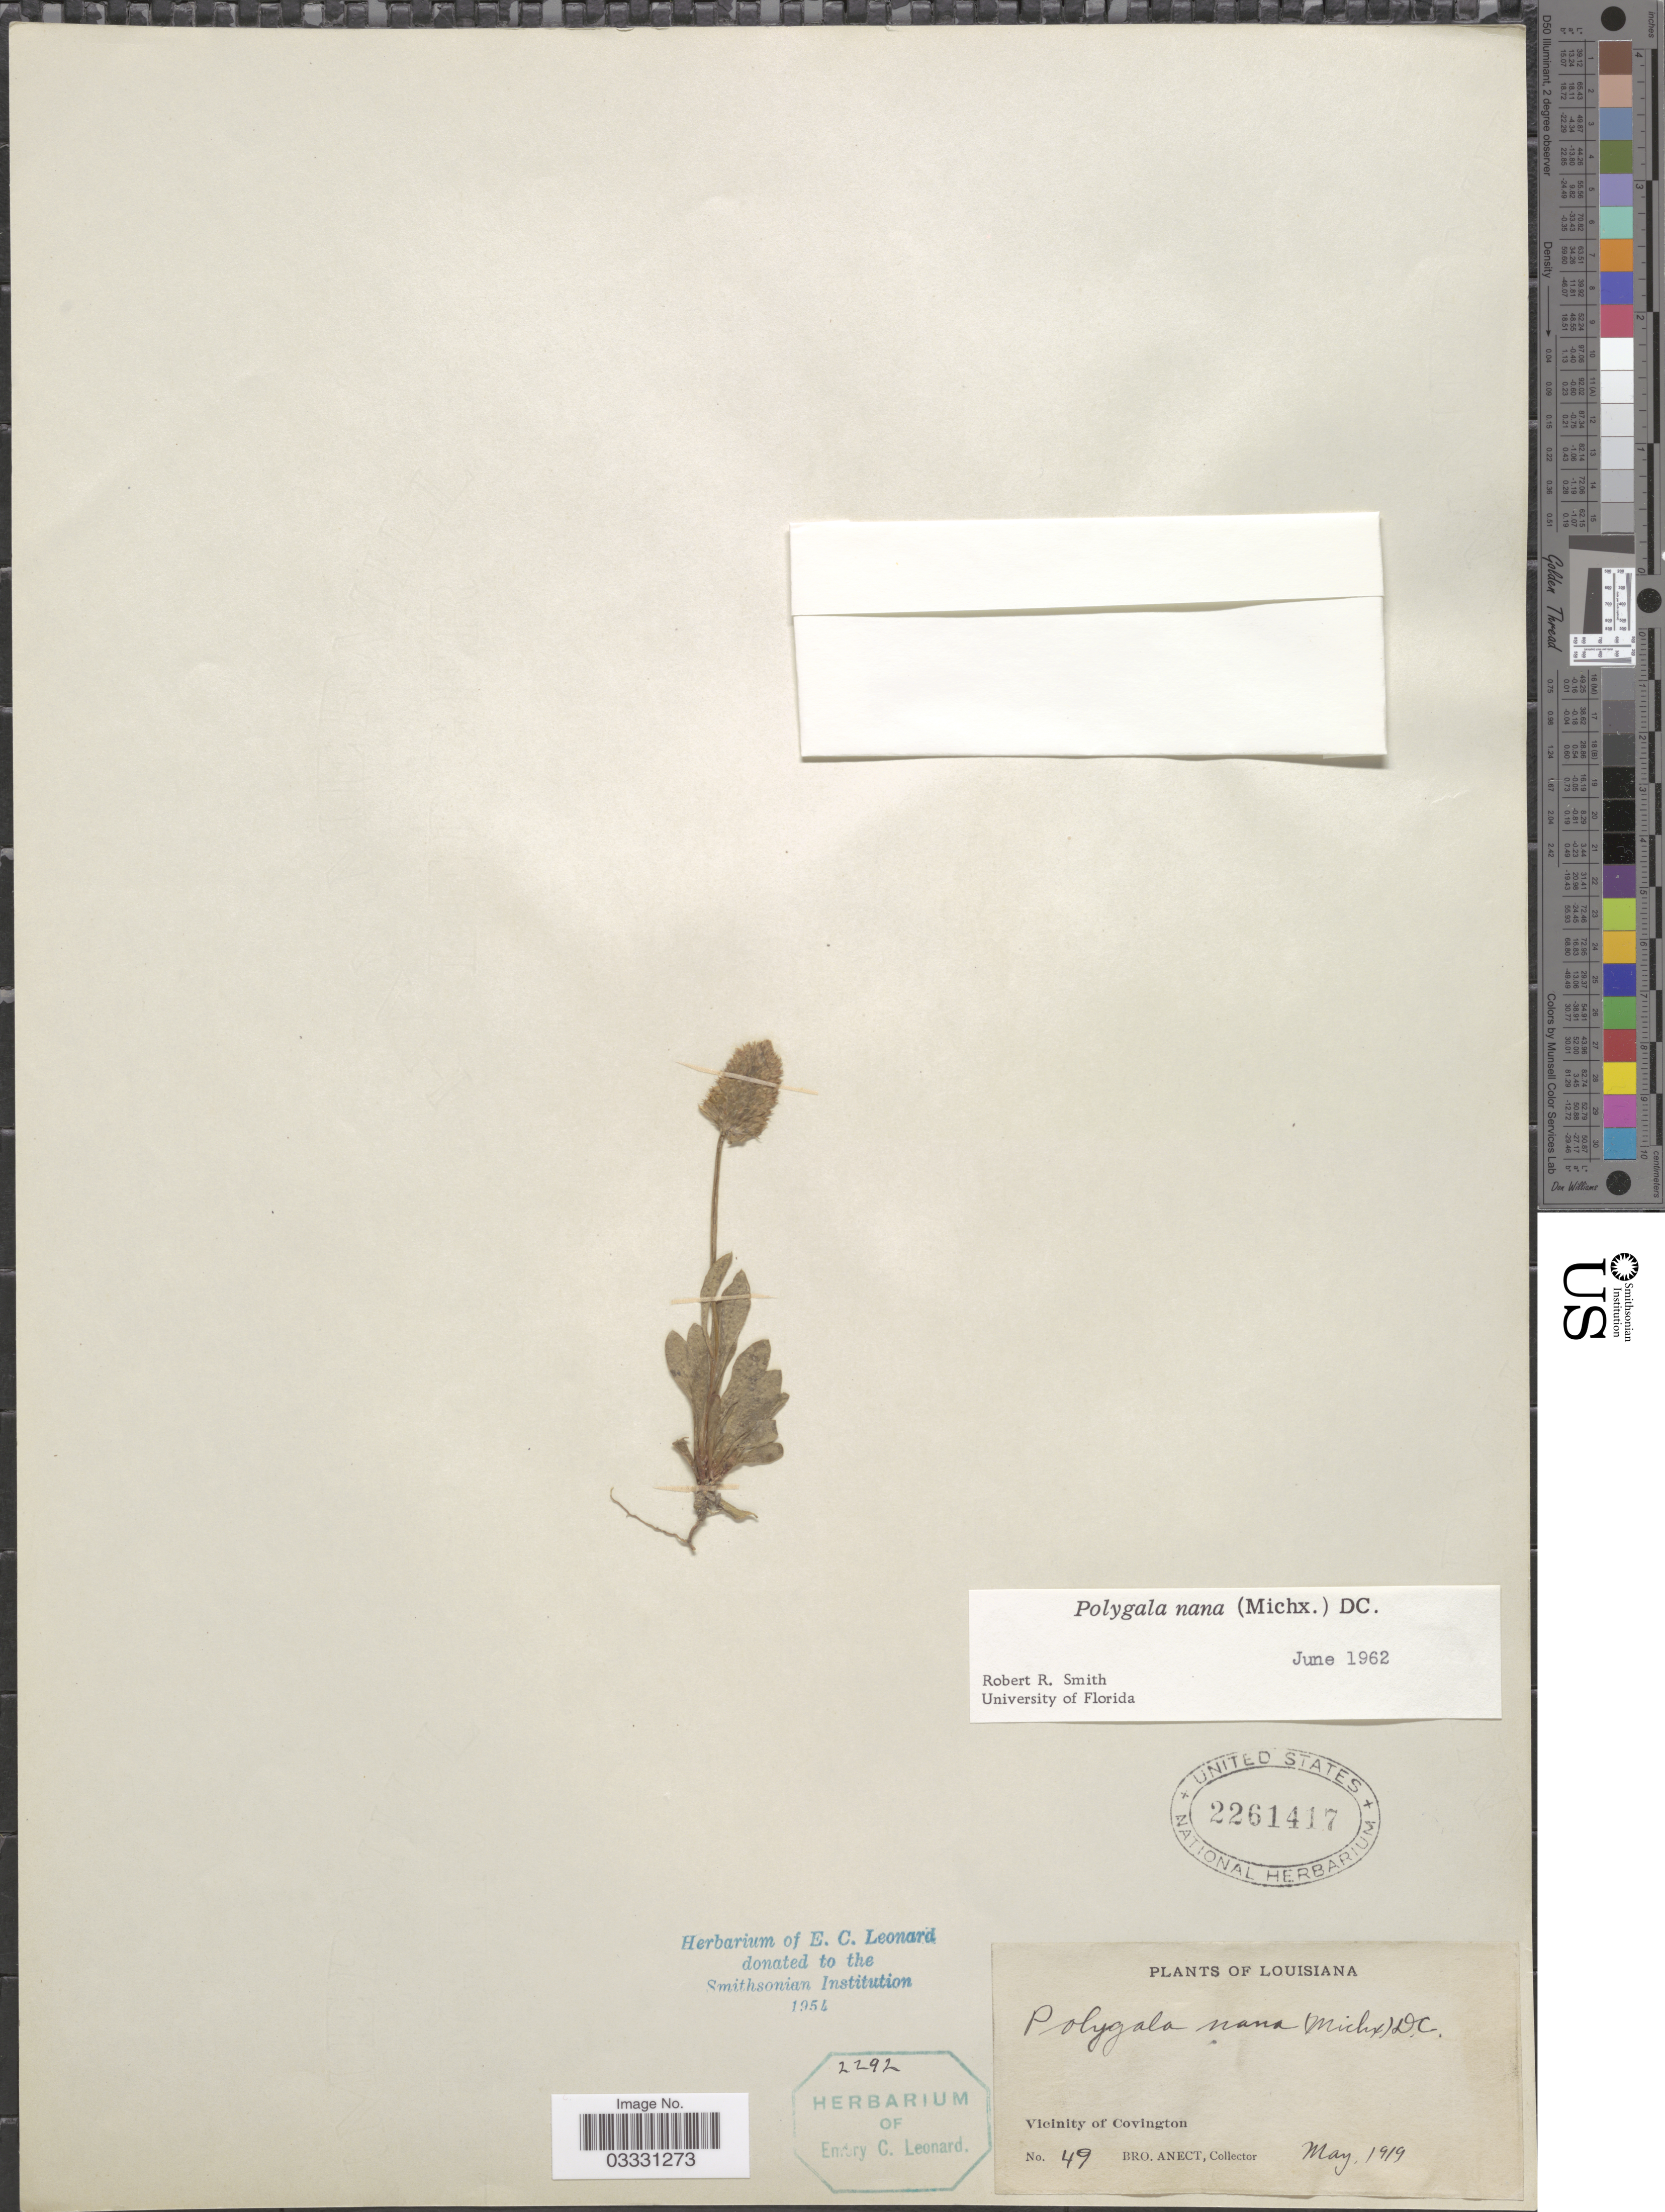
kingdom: Plantae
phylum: Tracheophyta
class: Magnoliopsida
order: Fabales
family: Polygalaceae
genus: Polygala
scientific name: Polygala nana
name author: (Michx.) DC.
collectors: B. Anect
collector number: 49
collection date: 1919-05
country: United States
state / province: Louisiana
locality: Vicinity of Covington.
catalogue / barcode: US 2261417